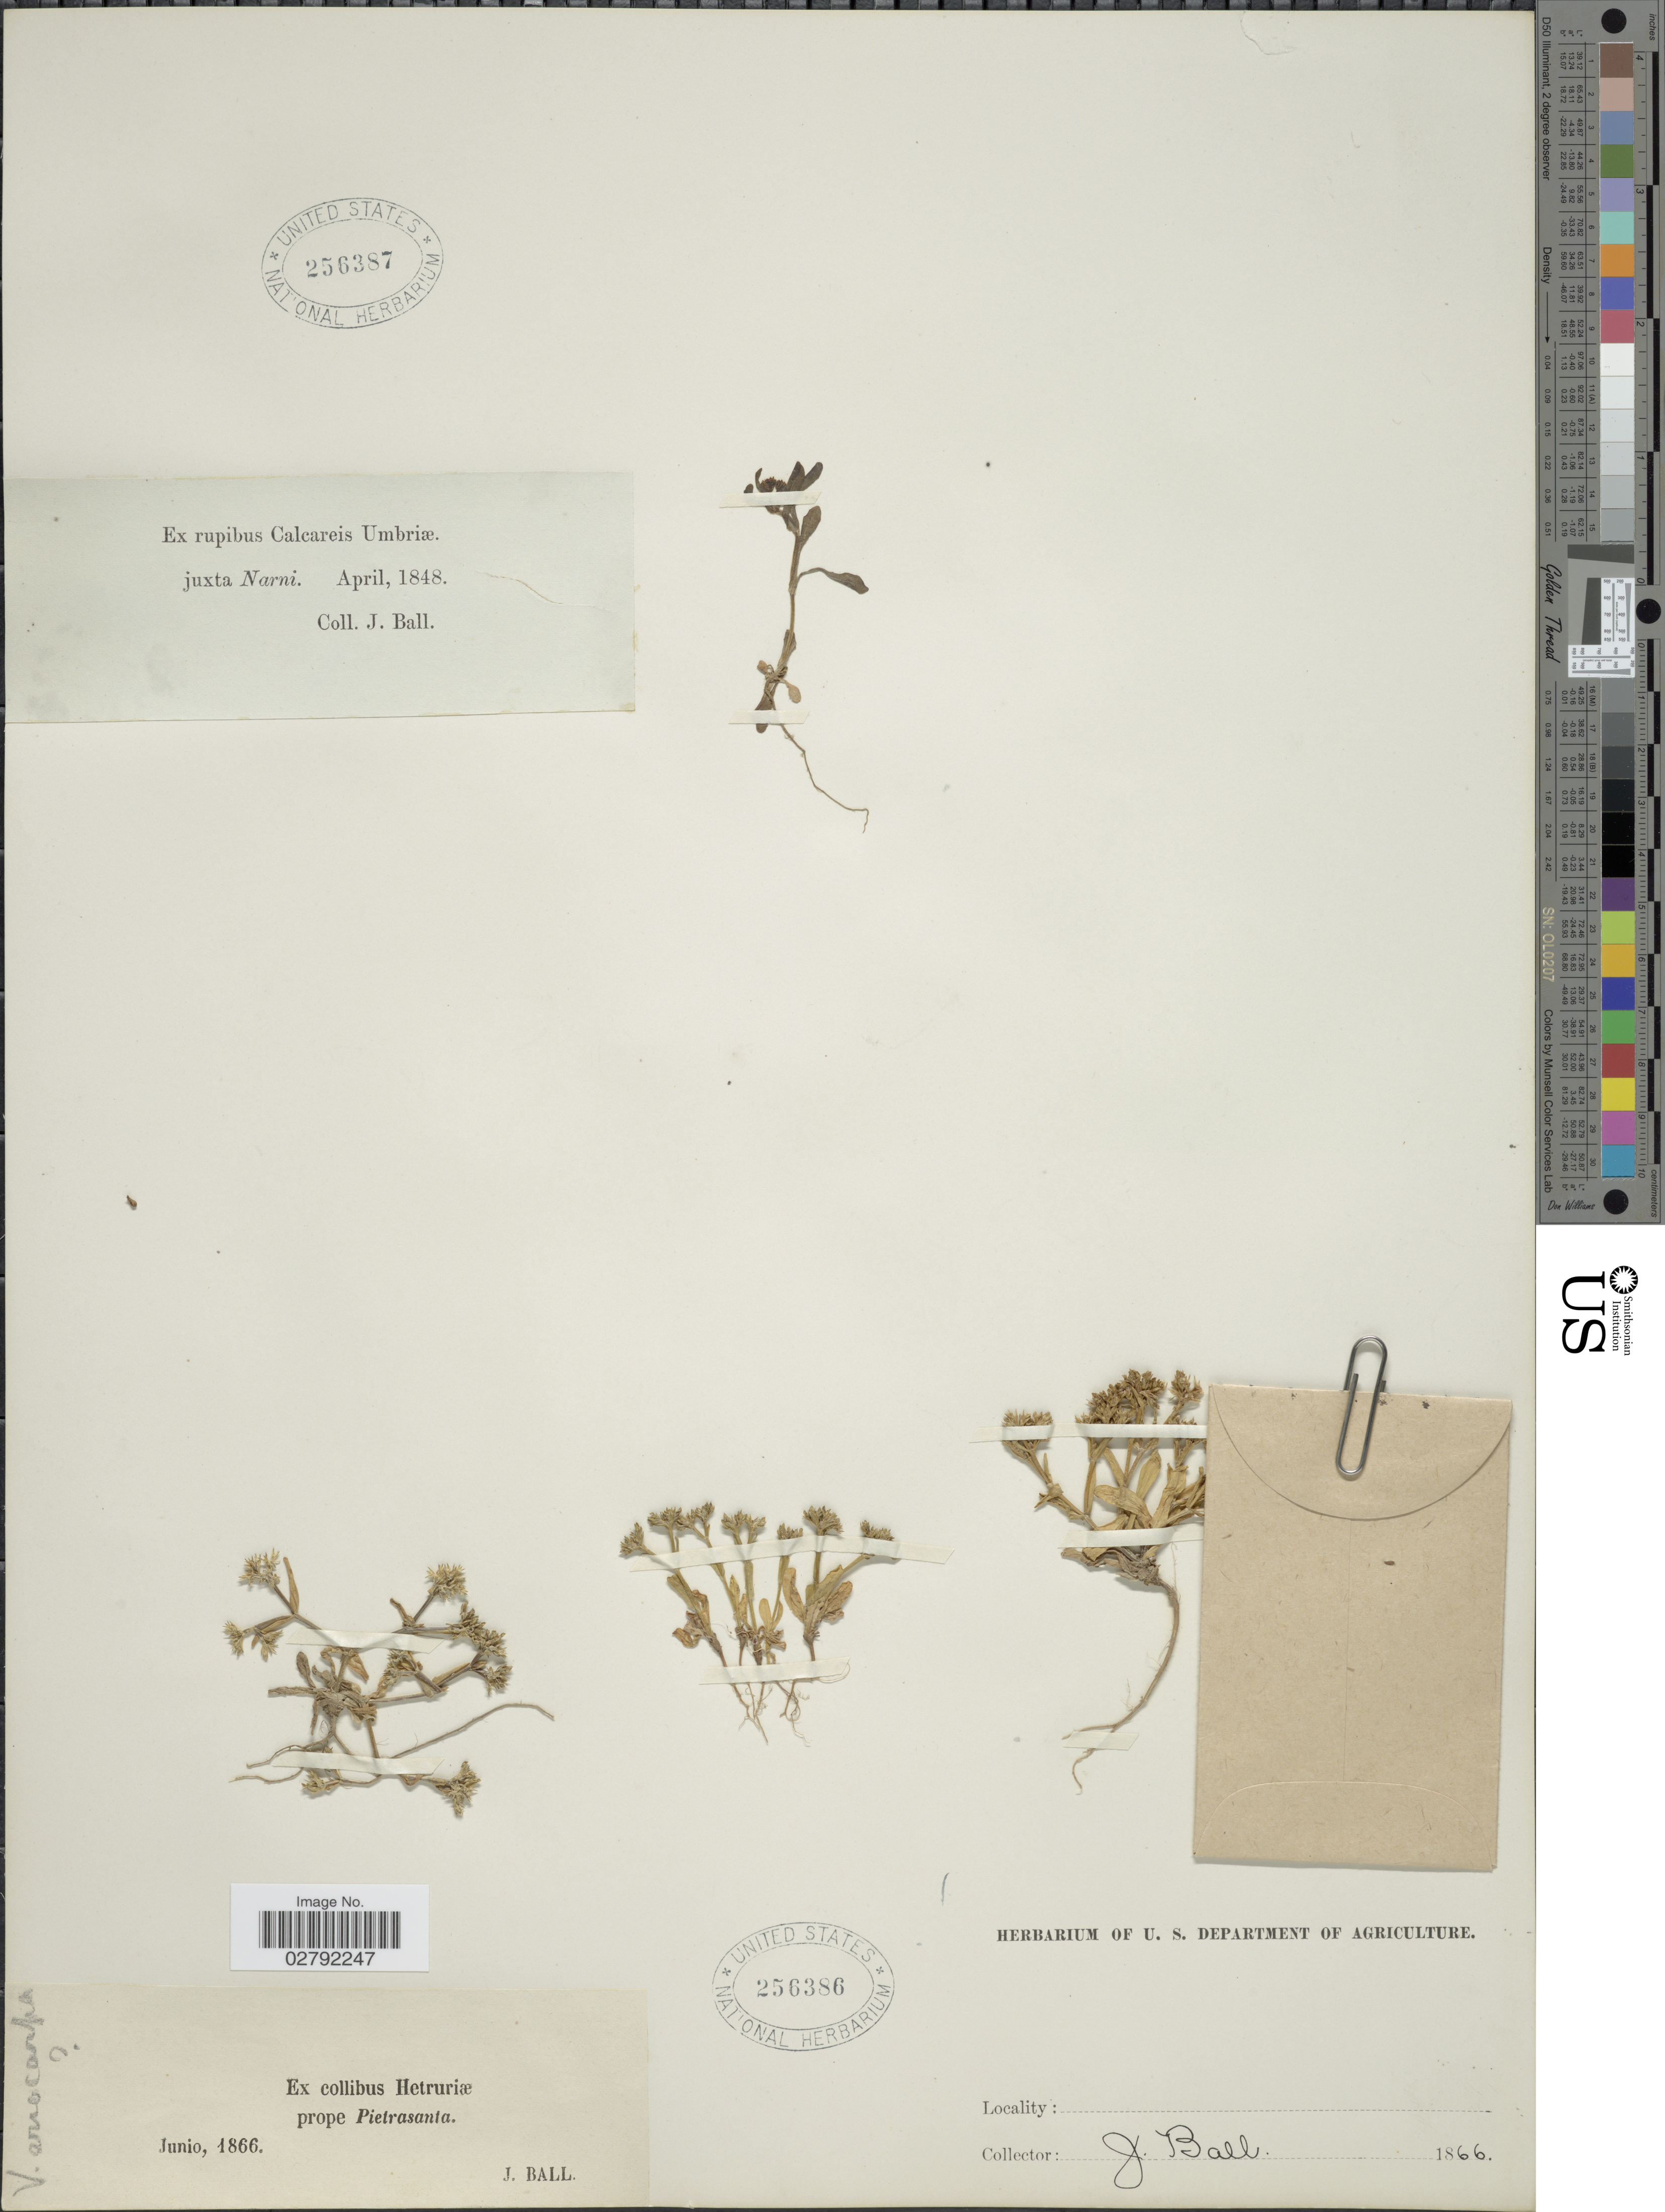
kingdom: Plantae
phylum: Tracheophyta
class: Magnoliopsida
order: Dipsacales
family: Caprifoliaceae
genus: Valerianella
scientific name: Valerianella eriocarpa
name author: Desv.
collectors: J. Ball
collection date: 1848-04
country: Italy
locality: Rupibus Calcareis Umbriæ. juxta Narni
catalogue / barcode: US 256387